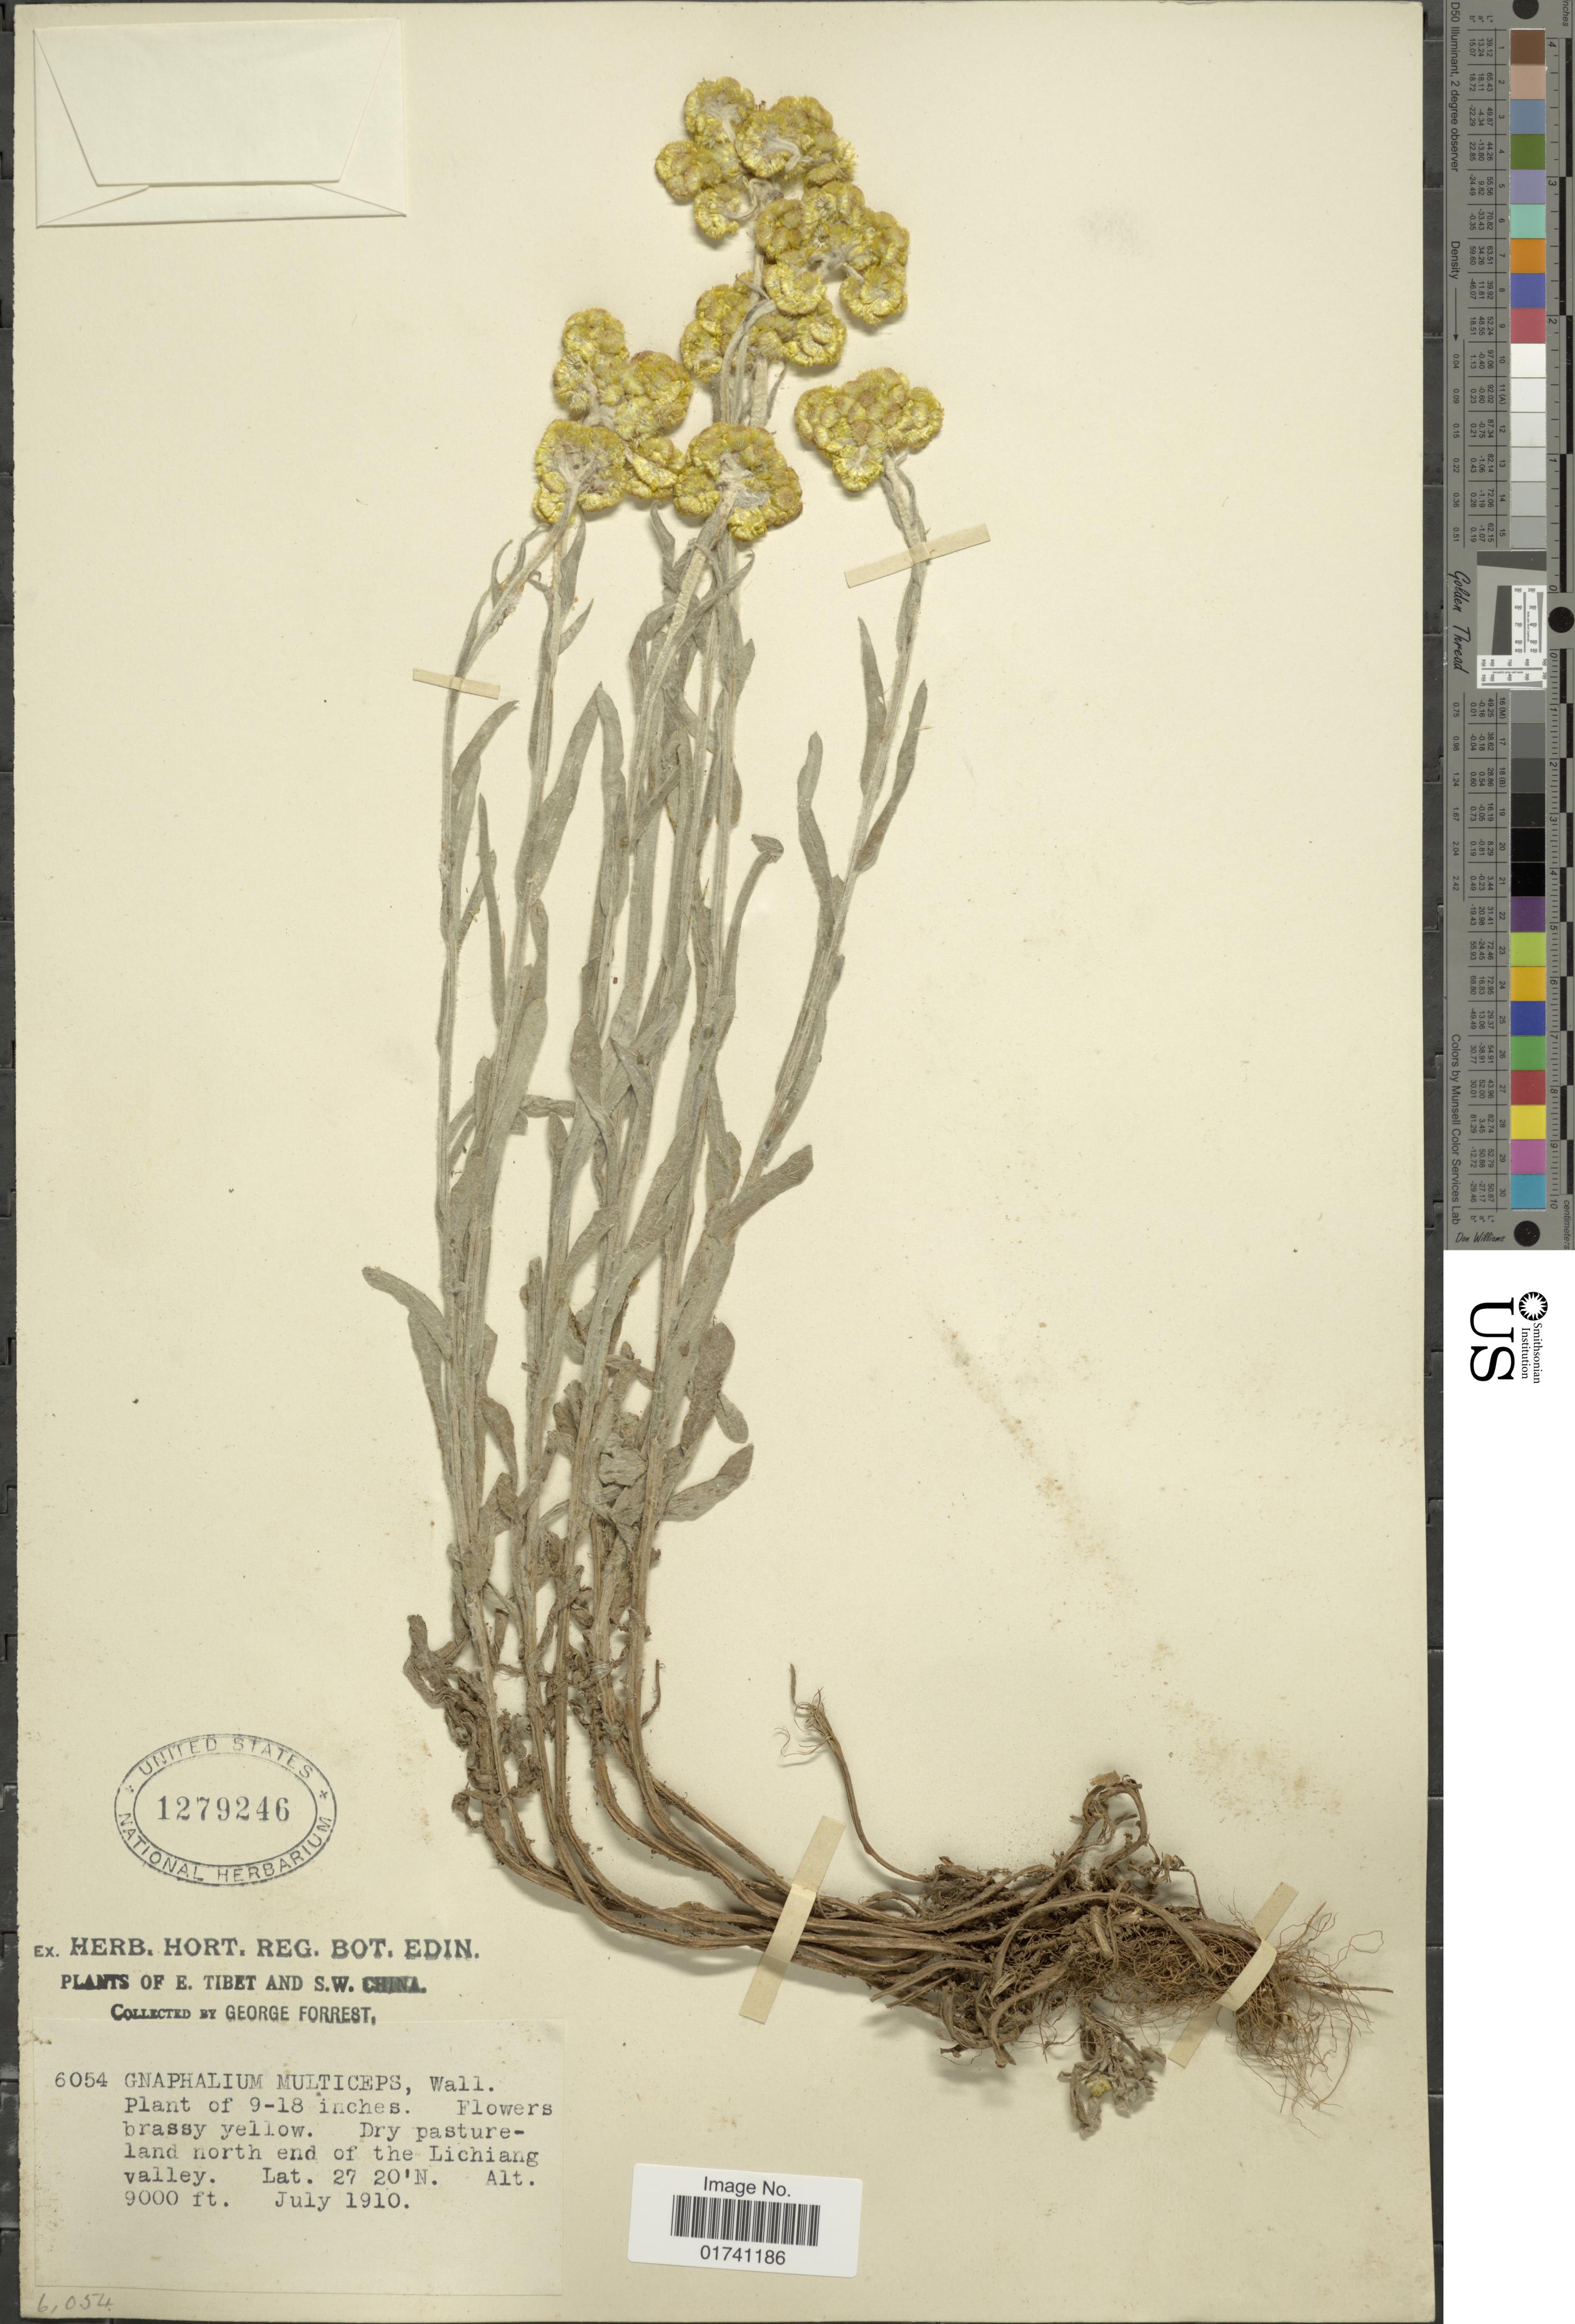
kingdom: Plantae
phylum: Tracheophyta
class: Magnoliopsida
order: Asterales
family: Asteraceae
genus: Laphangium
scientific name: Laphangium affine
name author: (D. Don) Tzvelev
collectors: G. Forrest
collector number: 6054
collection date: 1910-07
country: China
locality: E. Tibet and S.W. China. North end of Lichiang valley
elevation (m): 2743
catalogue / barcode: US 1279246